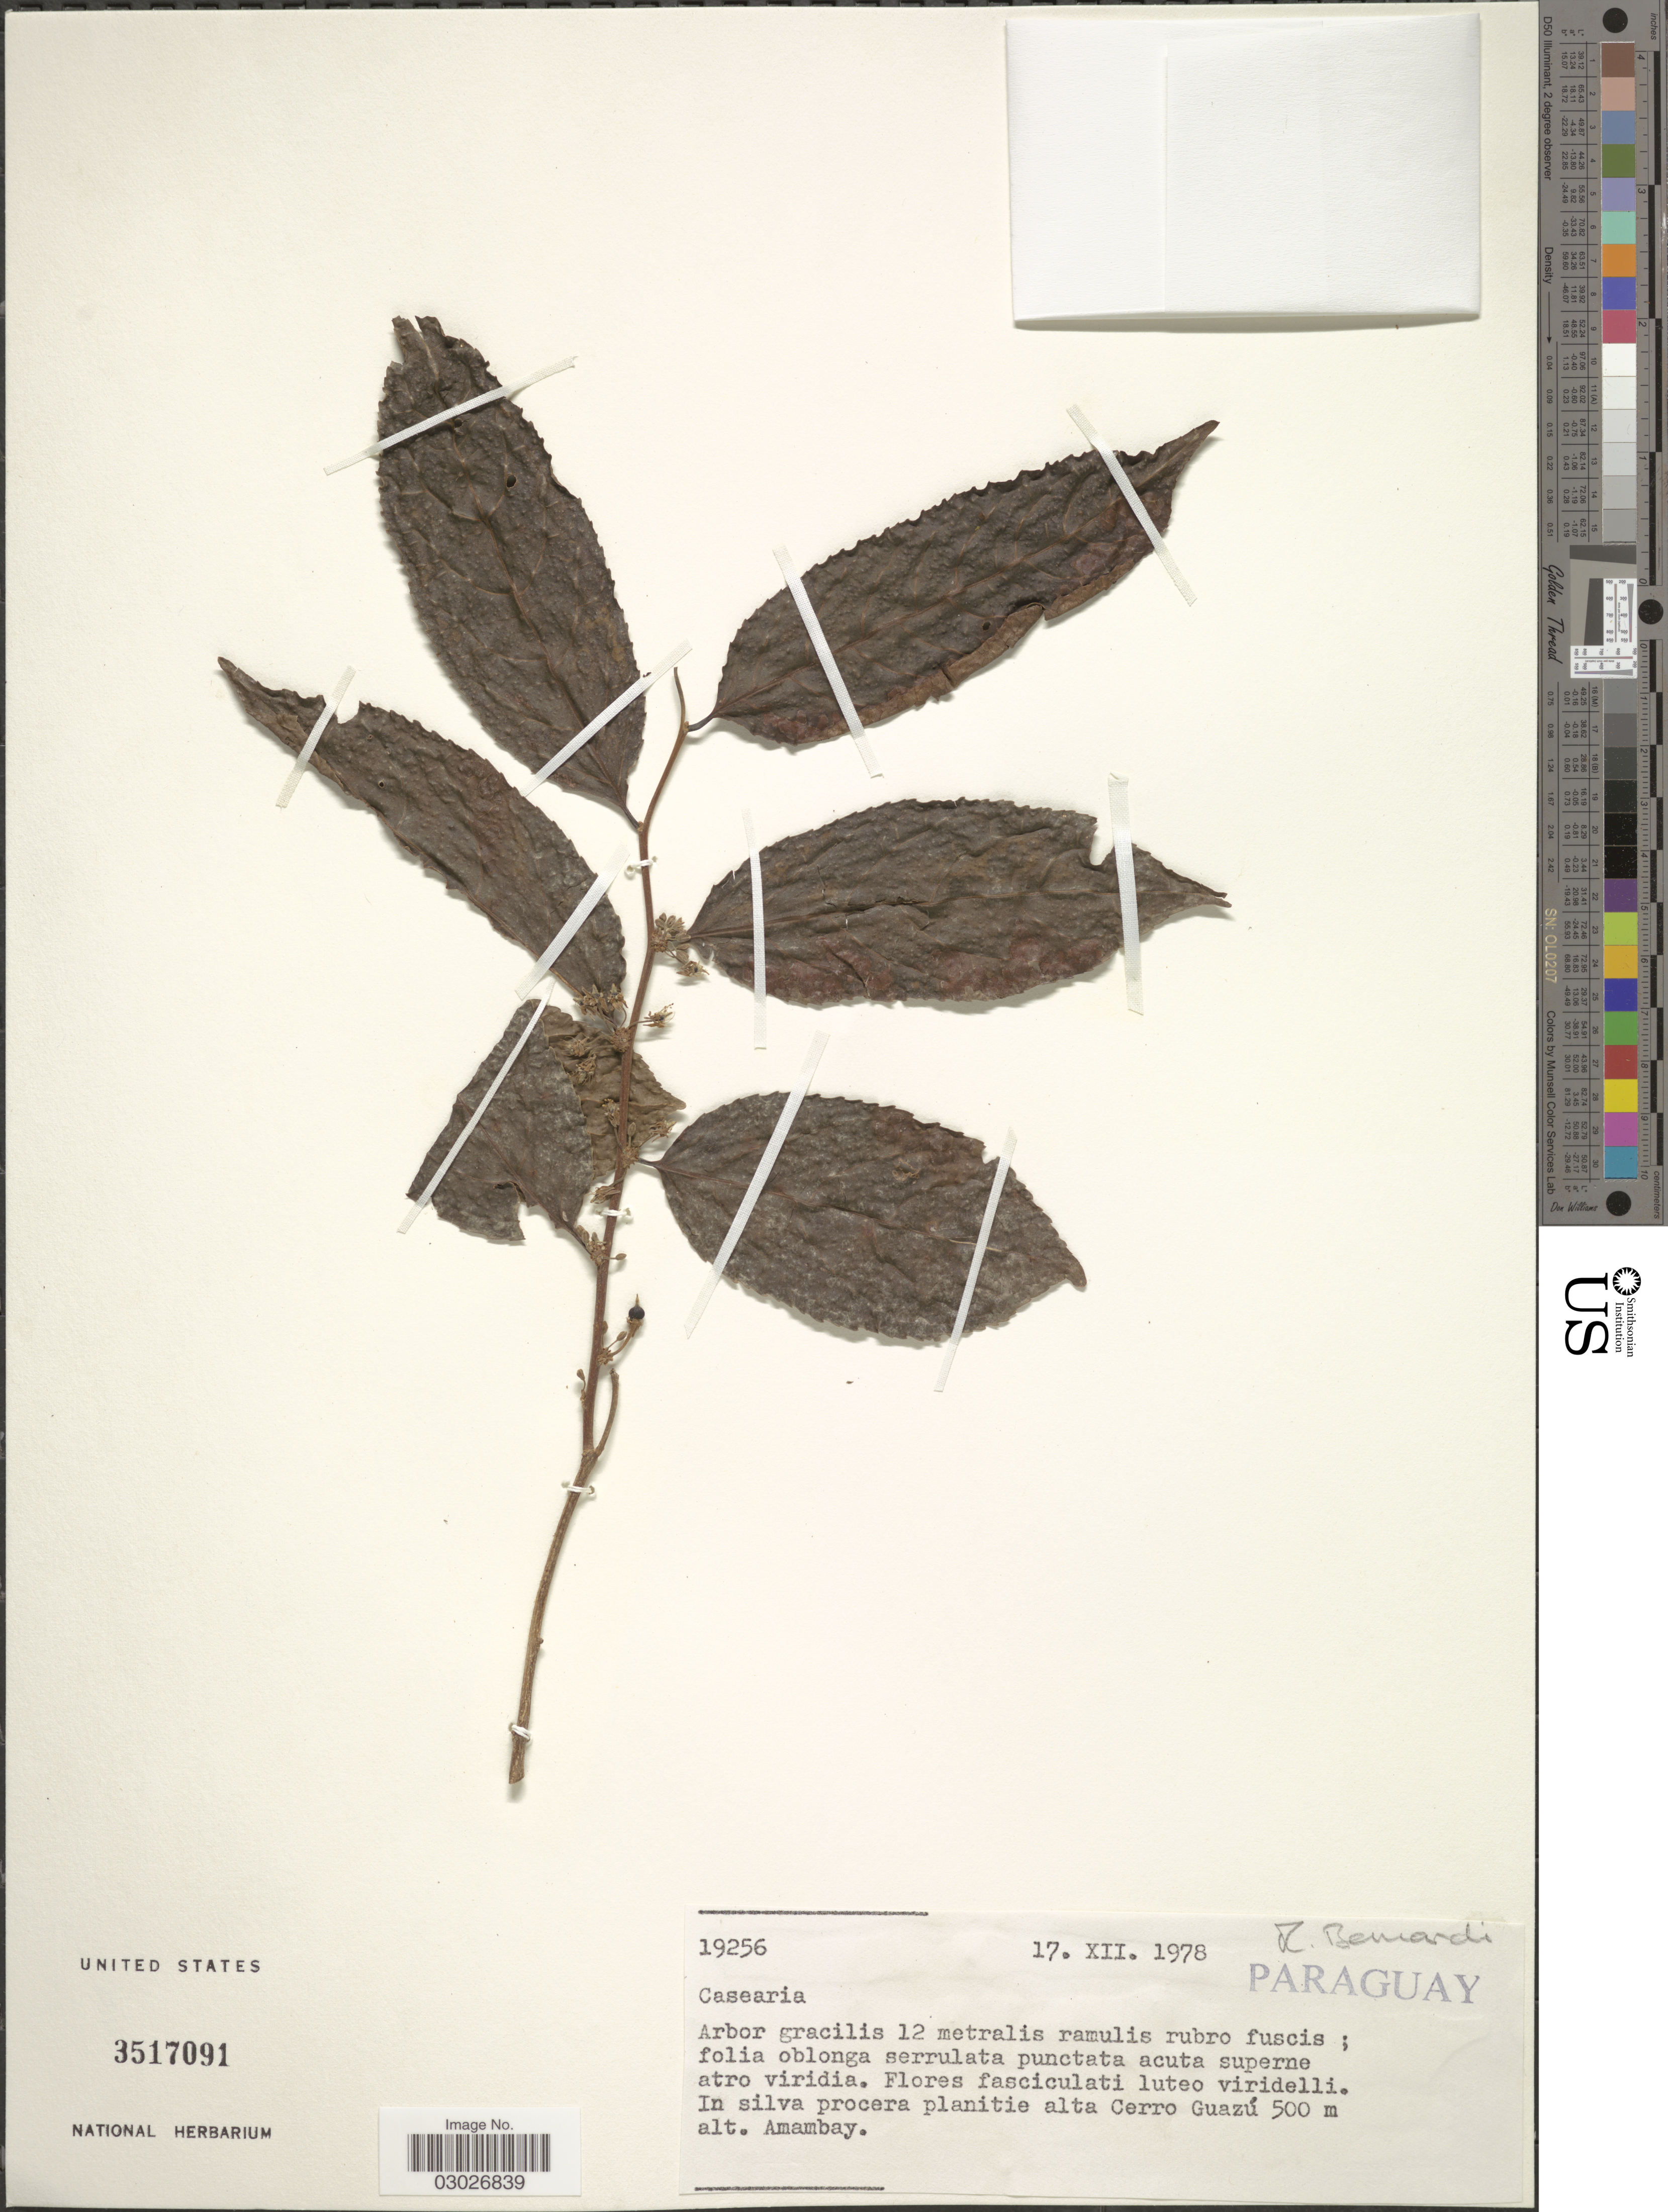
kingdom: Plantae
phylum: Tracheophyta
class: Magnoliopsida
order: Malpighiales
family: Salicaceae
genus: Casearia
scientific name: Casearia sp.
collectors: R. Bernardi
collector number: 19256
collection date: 1978-12-17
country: Paraguay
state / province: Amambay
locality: In silva procera planitie alta Cerro Guazú.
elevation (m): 500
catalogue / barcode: US 3517091